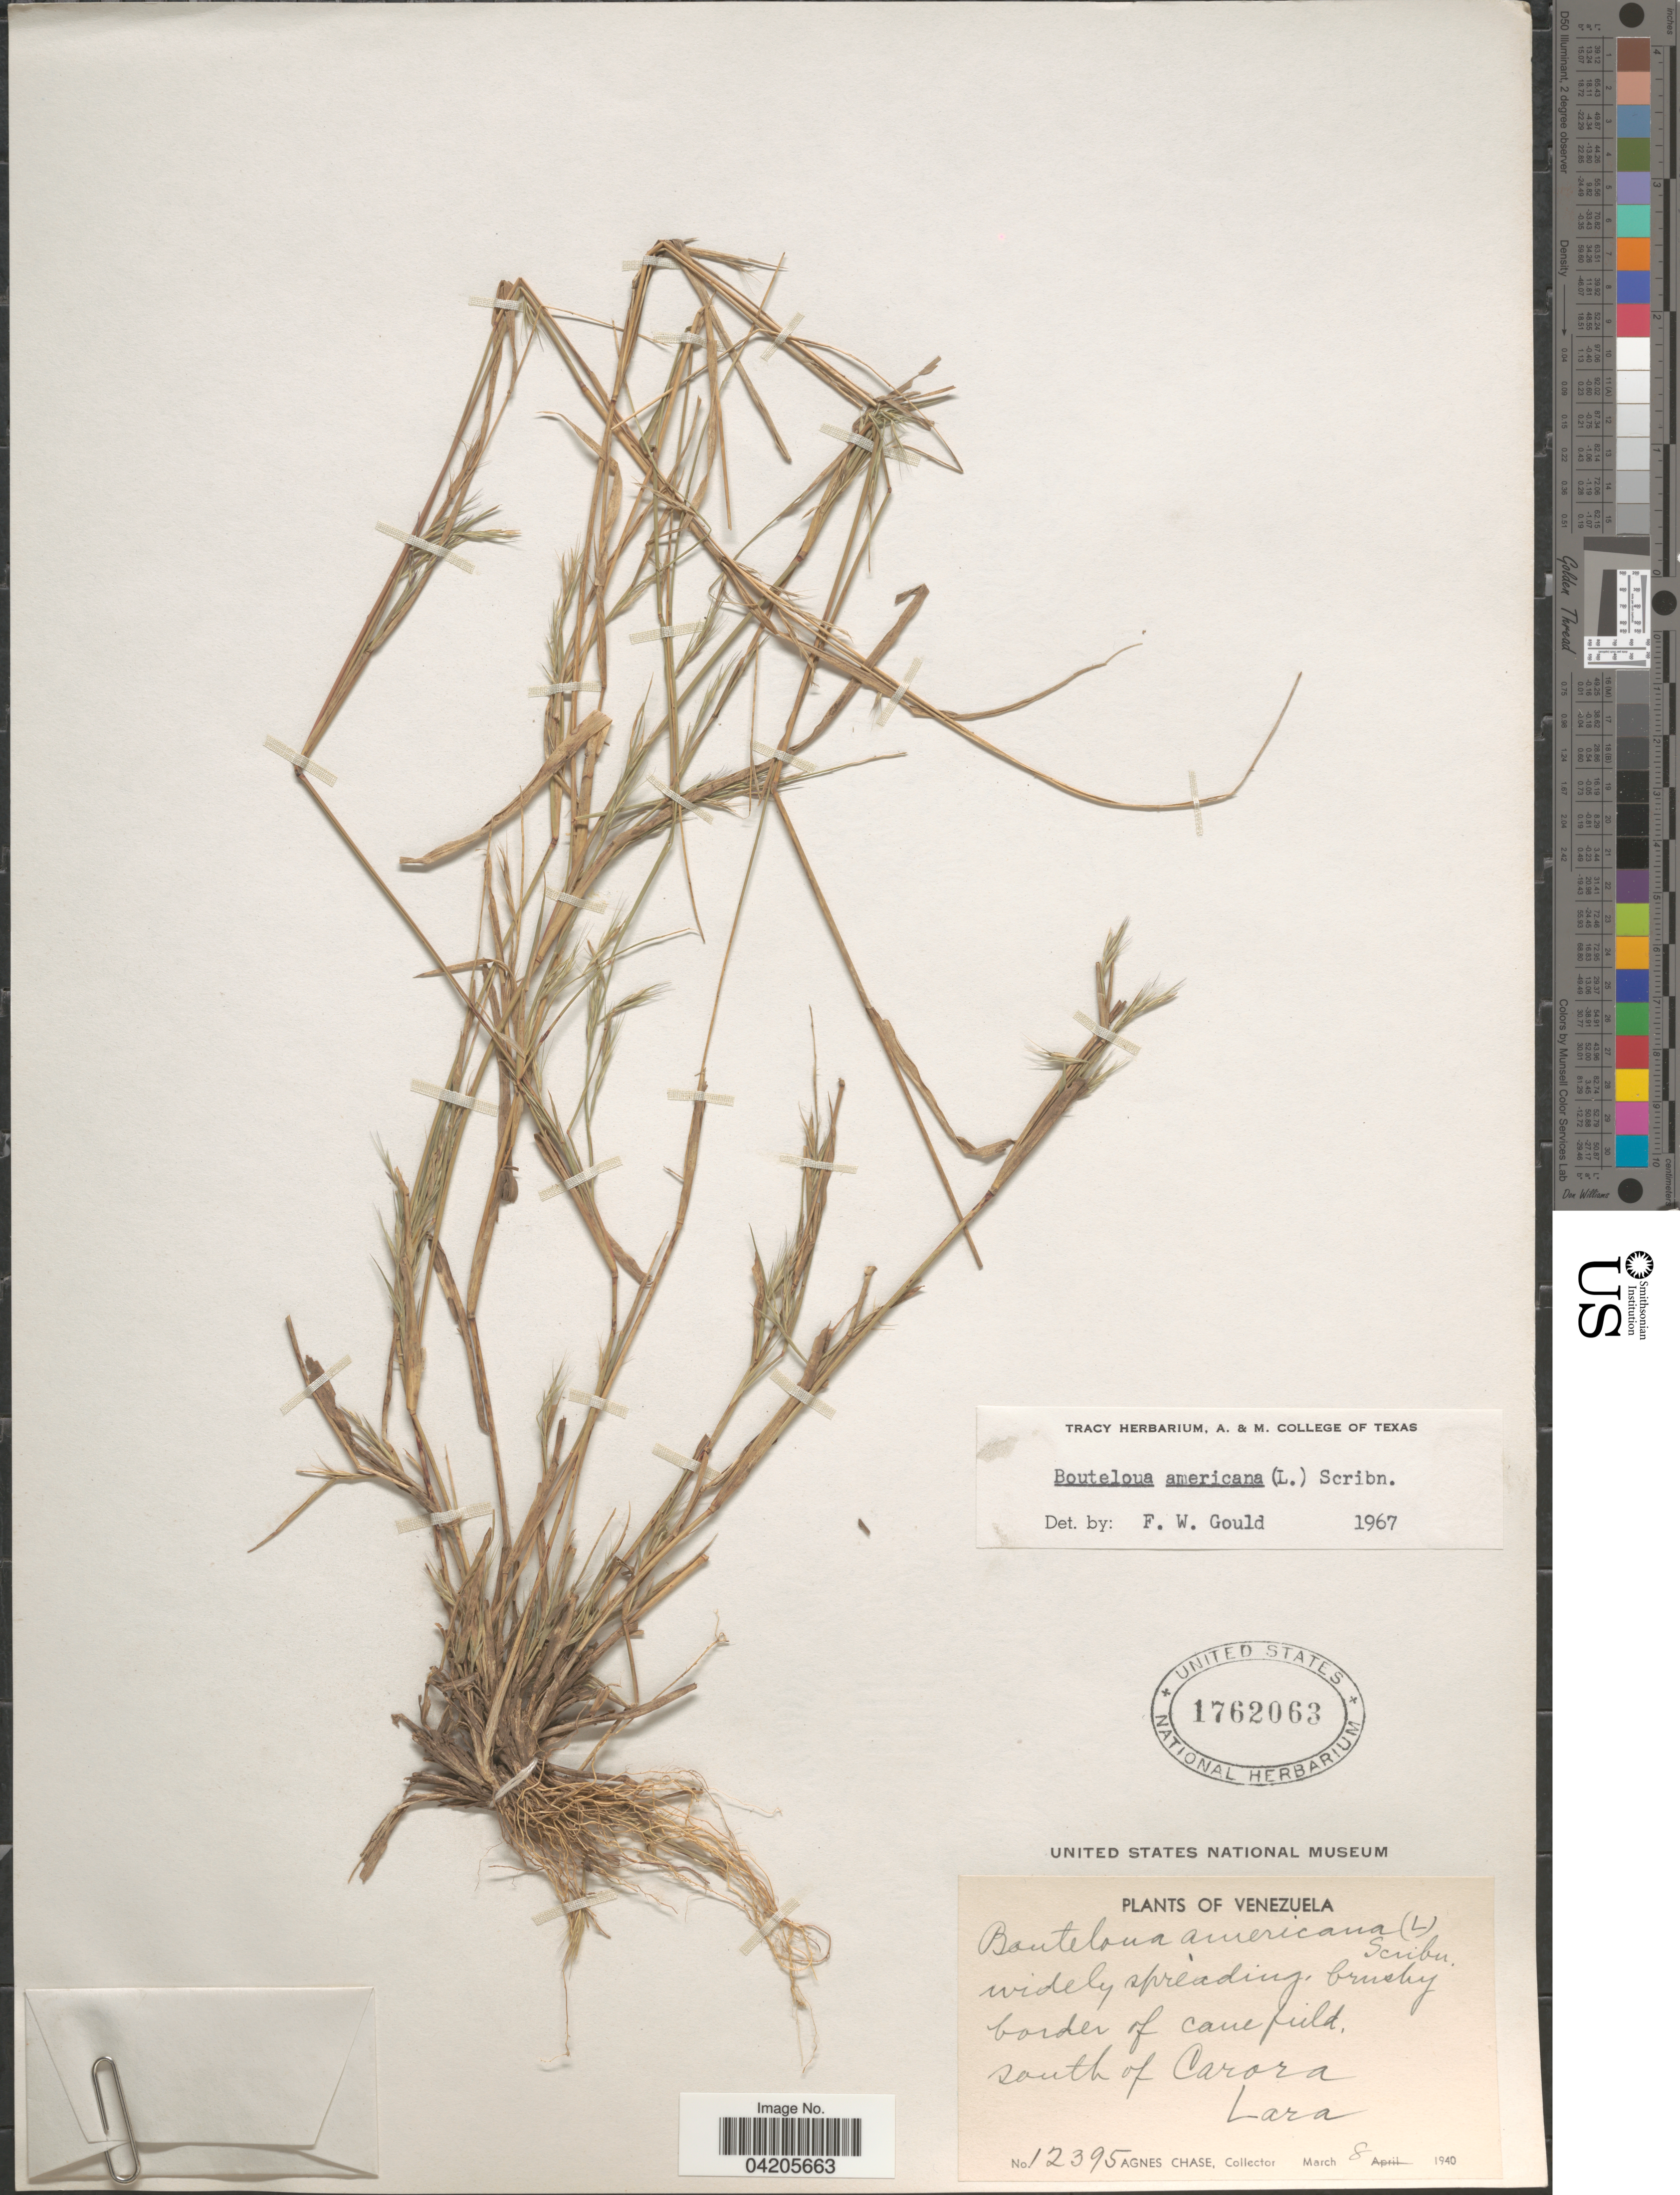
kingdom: Plantae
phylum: Tracheophyta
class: Liliopsida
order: Poales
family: Poaceae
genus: Bouteloua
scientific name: Bouteloua americana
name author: (L.) Scribn.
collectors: A. Chase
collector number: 12395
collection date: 1940-03-08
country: Venezuela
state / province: Lara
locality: Widely spreading brushy border of cane field, south of Carora.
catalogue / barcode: US 1762063